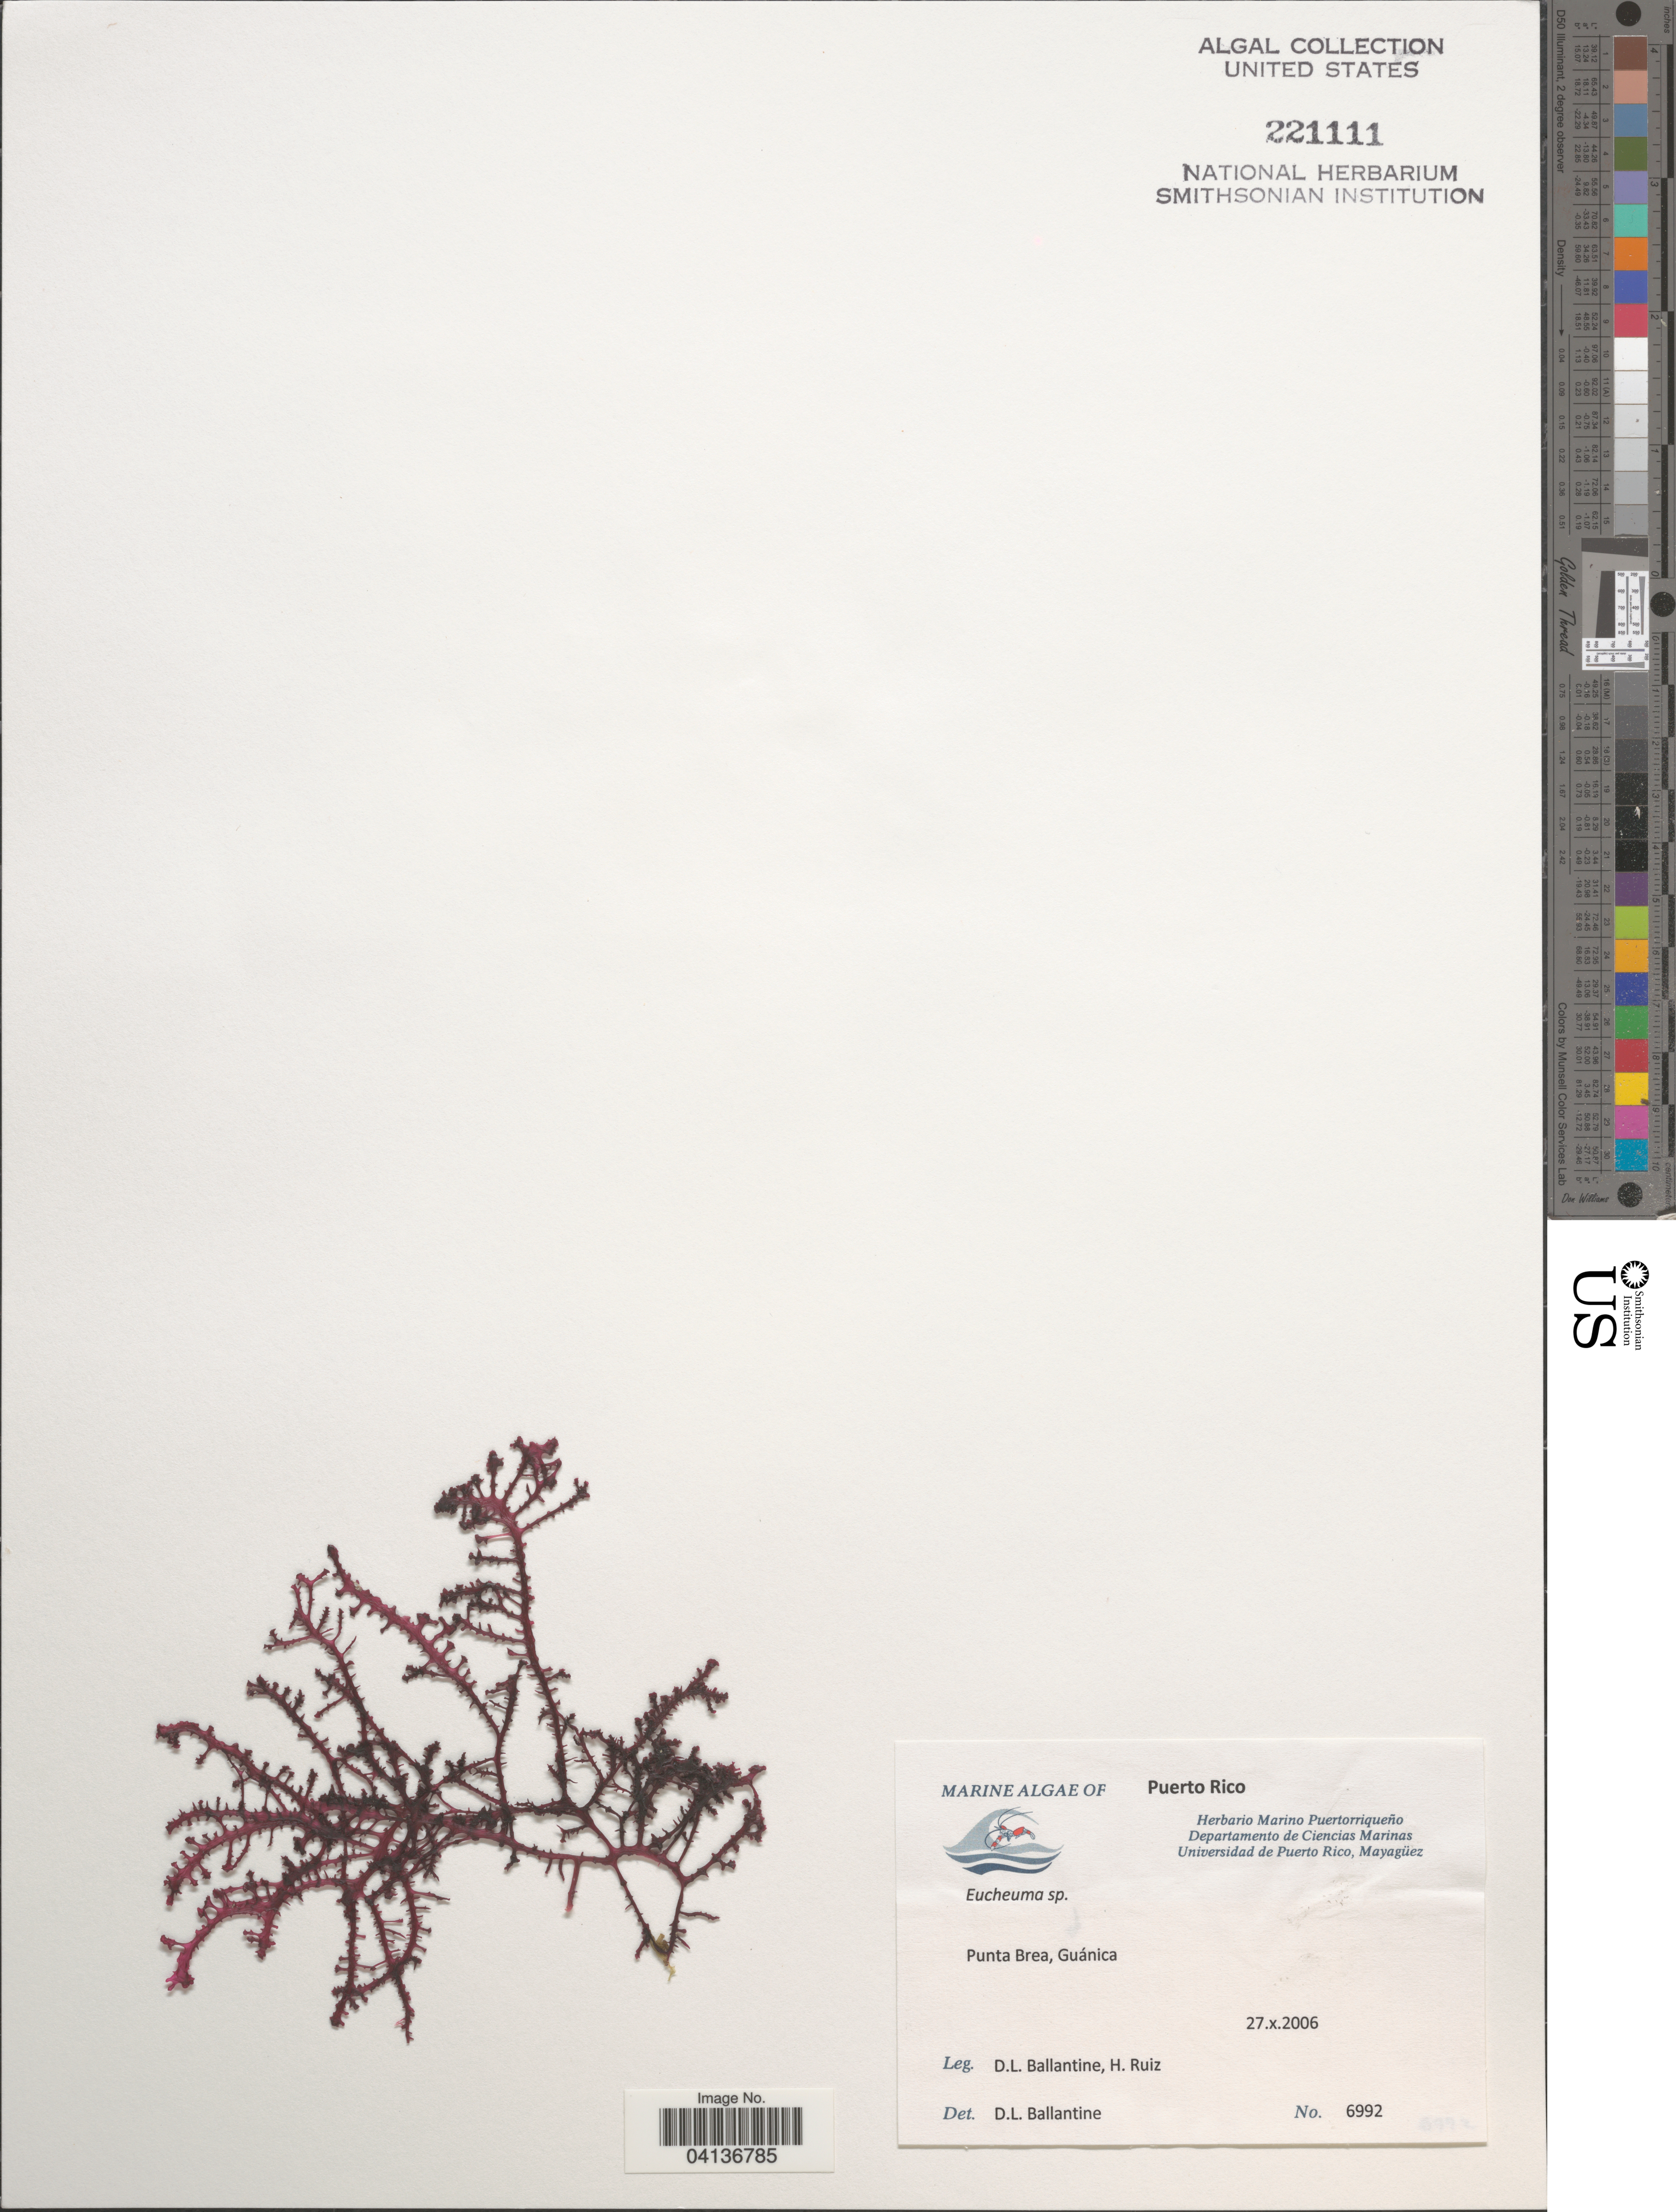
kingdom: Plantae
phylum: Rhodophyta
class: Florideophyceae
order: Gigartinales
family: Solieriaceae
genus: Eucheuma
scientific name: Eucheuma sp.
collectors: D.L. Ballantine & H. Ruiz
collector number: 6992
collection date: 2006-10-27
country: Puerto Rico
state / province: Guánica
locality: Punta Brea.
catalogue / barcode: US 221111